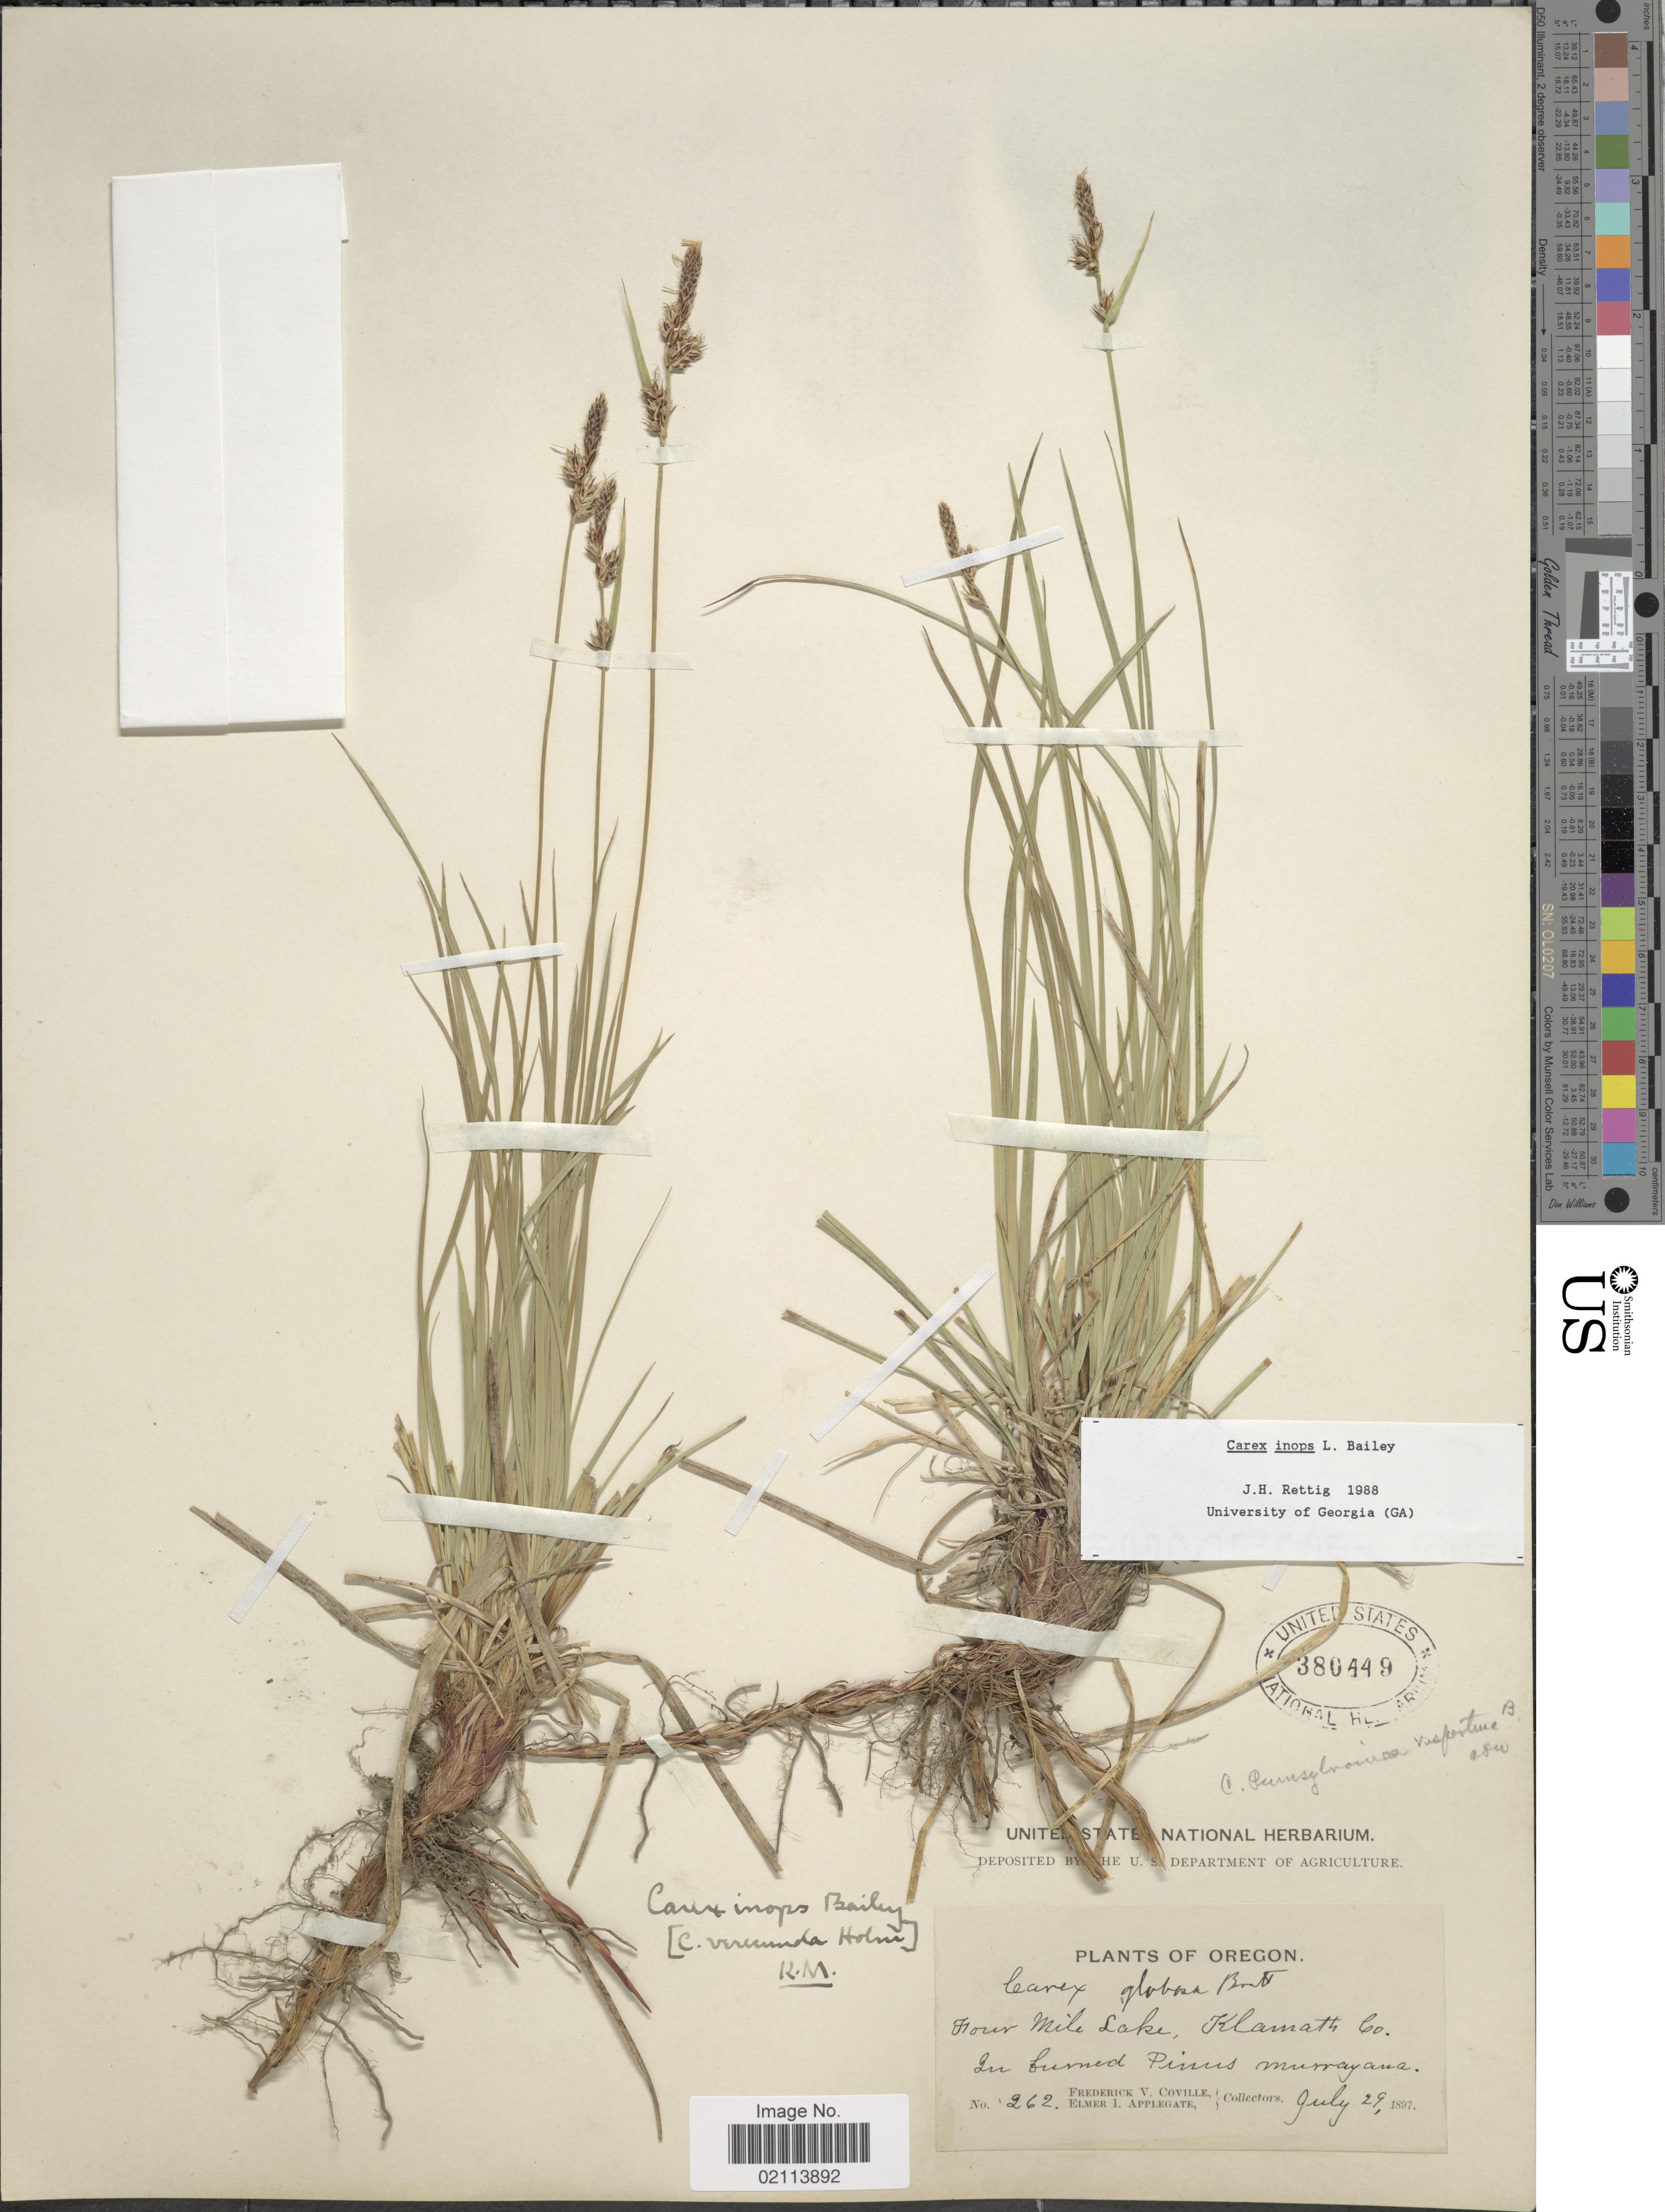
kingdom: Plantae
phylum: Tracheophyta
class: Liliopsida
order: Poales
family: Cyperaceae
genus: Carex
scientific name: Carex inops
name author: L.H. Bailey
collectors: F. V. Coville & E. I. Applegate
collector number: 262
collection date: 1897-07-29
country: United States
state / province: Oregon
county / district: Klamath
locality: Four Mile Lake, Klamath Co., In burned Pinus murrayana.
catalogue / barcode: US 380449